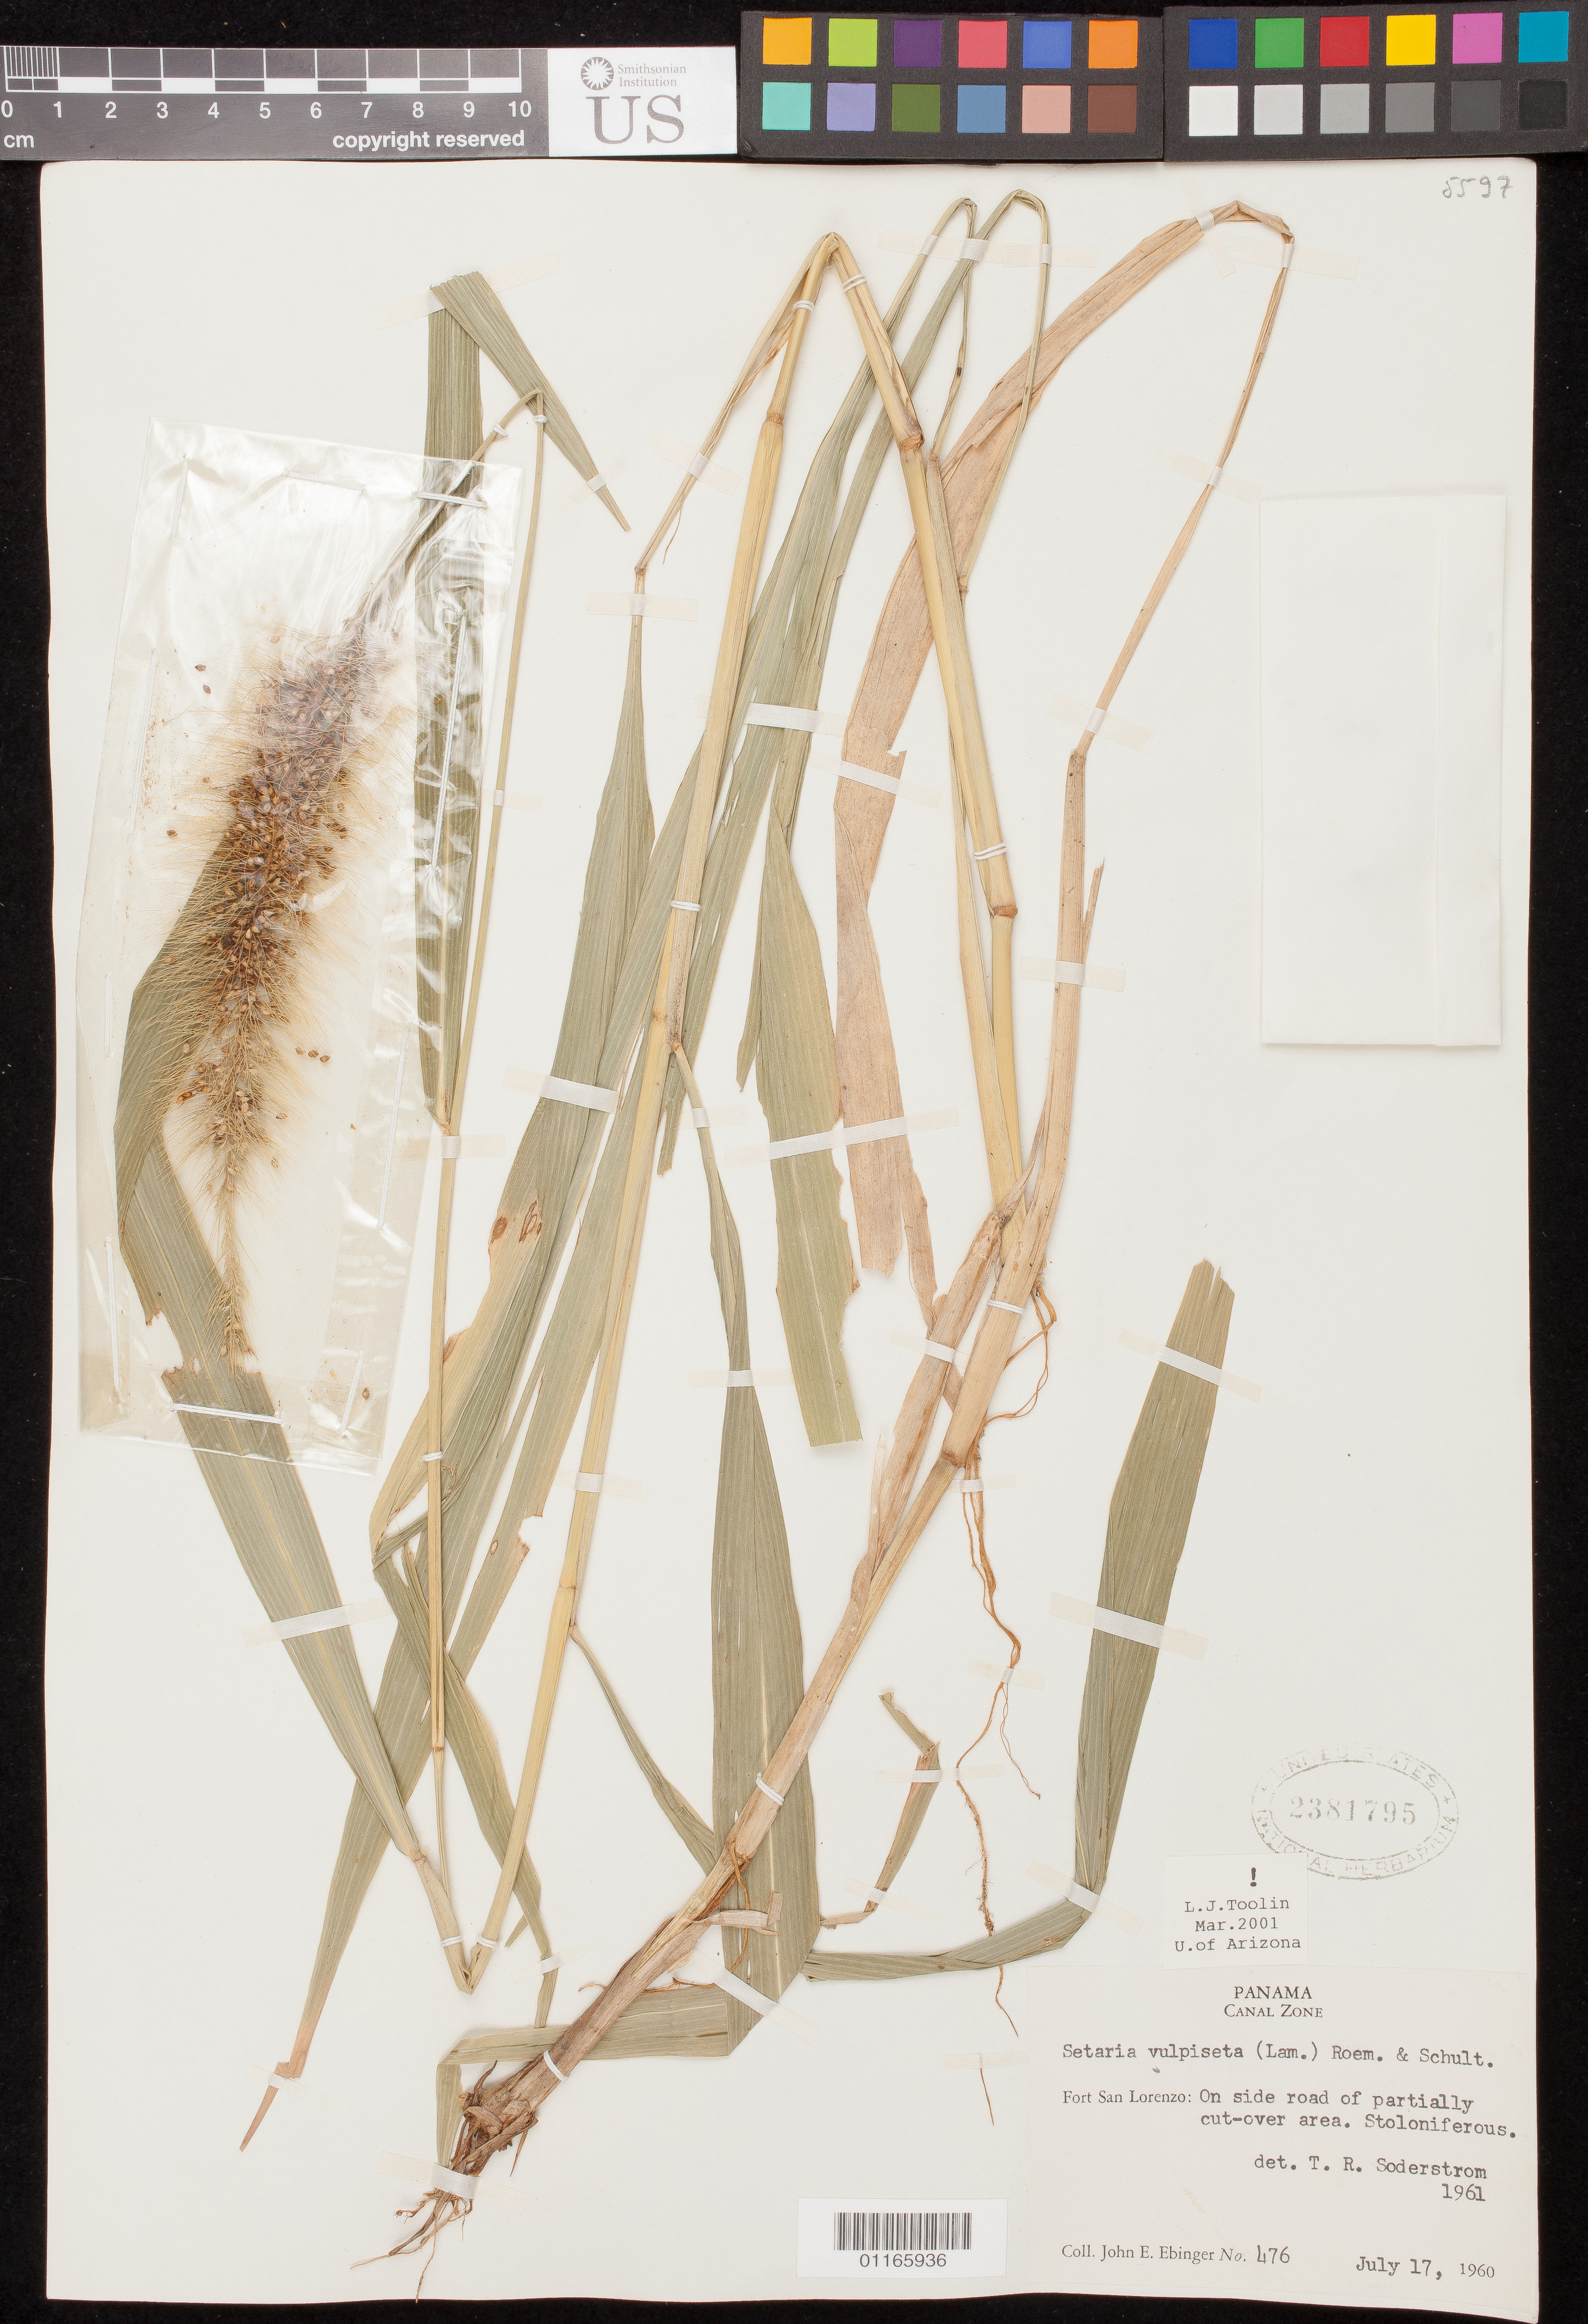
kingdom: Plantae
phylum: Tracheophyta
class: Liliopsida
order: Poales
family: Poaceae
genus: Setaria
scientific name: Setaria vulpiseta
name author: (Lam.) Roem. & Schult.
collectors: J. Ebinger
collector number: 476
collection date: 1960-07-17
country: Panama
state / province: Colón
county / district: Canal Zone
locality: Fort San Lorenzo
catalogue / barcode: US 2381795